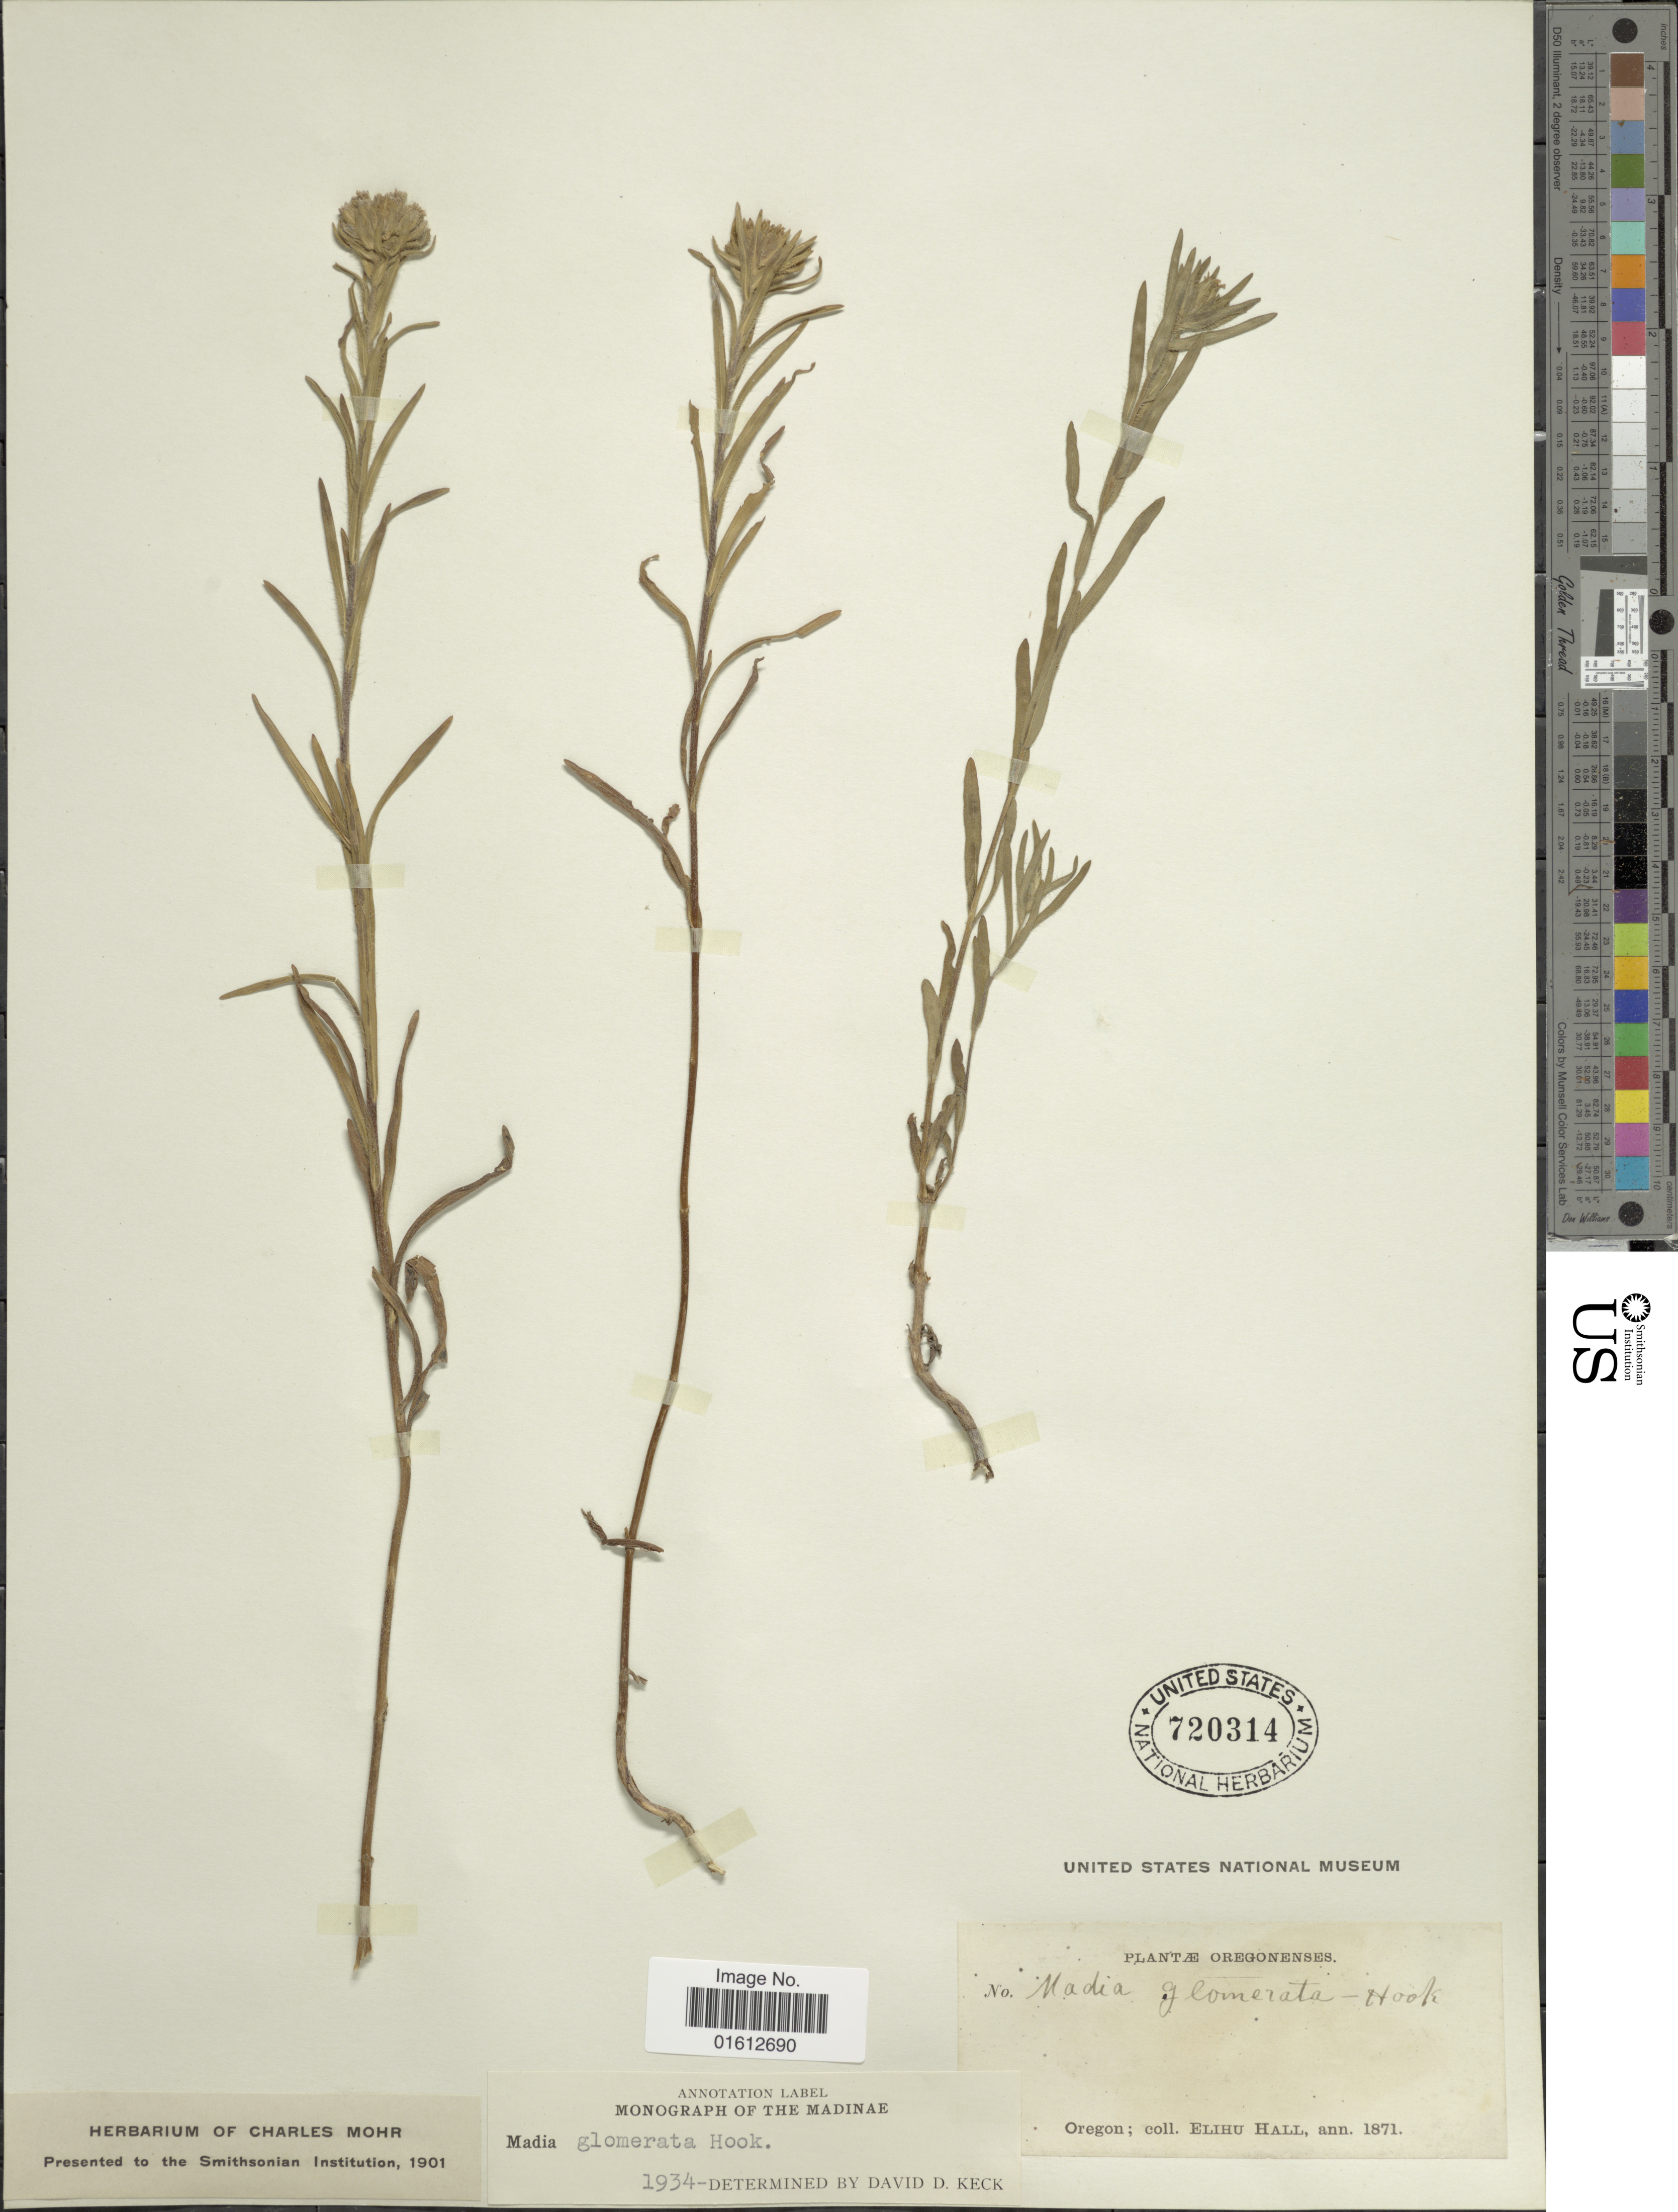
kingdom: Plantae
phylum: Tracheophyta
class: Magnoliopsida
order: Asterales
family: Asteraceae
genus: Madia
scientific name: Madia glomerata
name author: Hook.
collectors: E. Hall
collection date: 1871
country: United States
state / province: Oregon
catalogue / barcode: US 720314